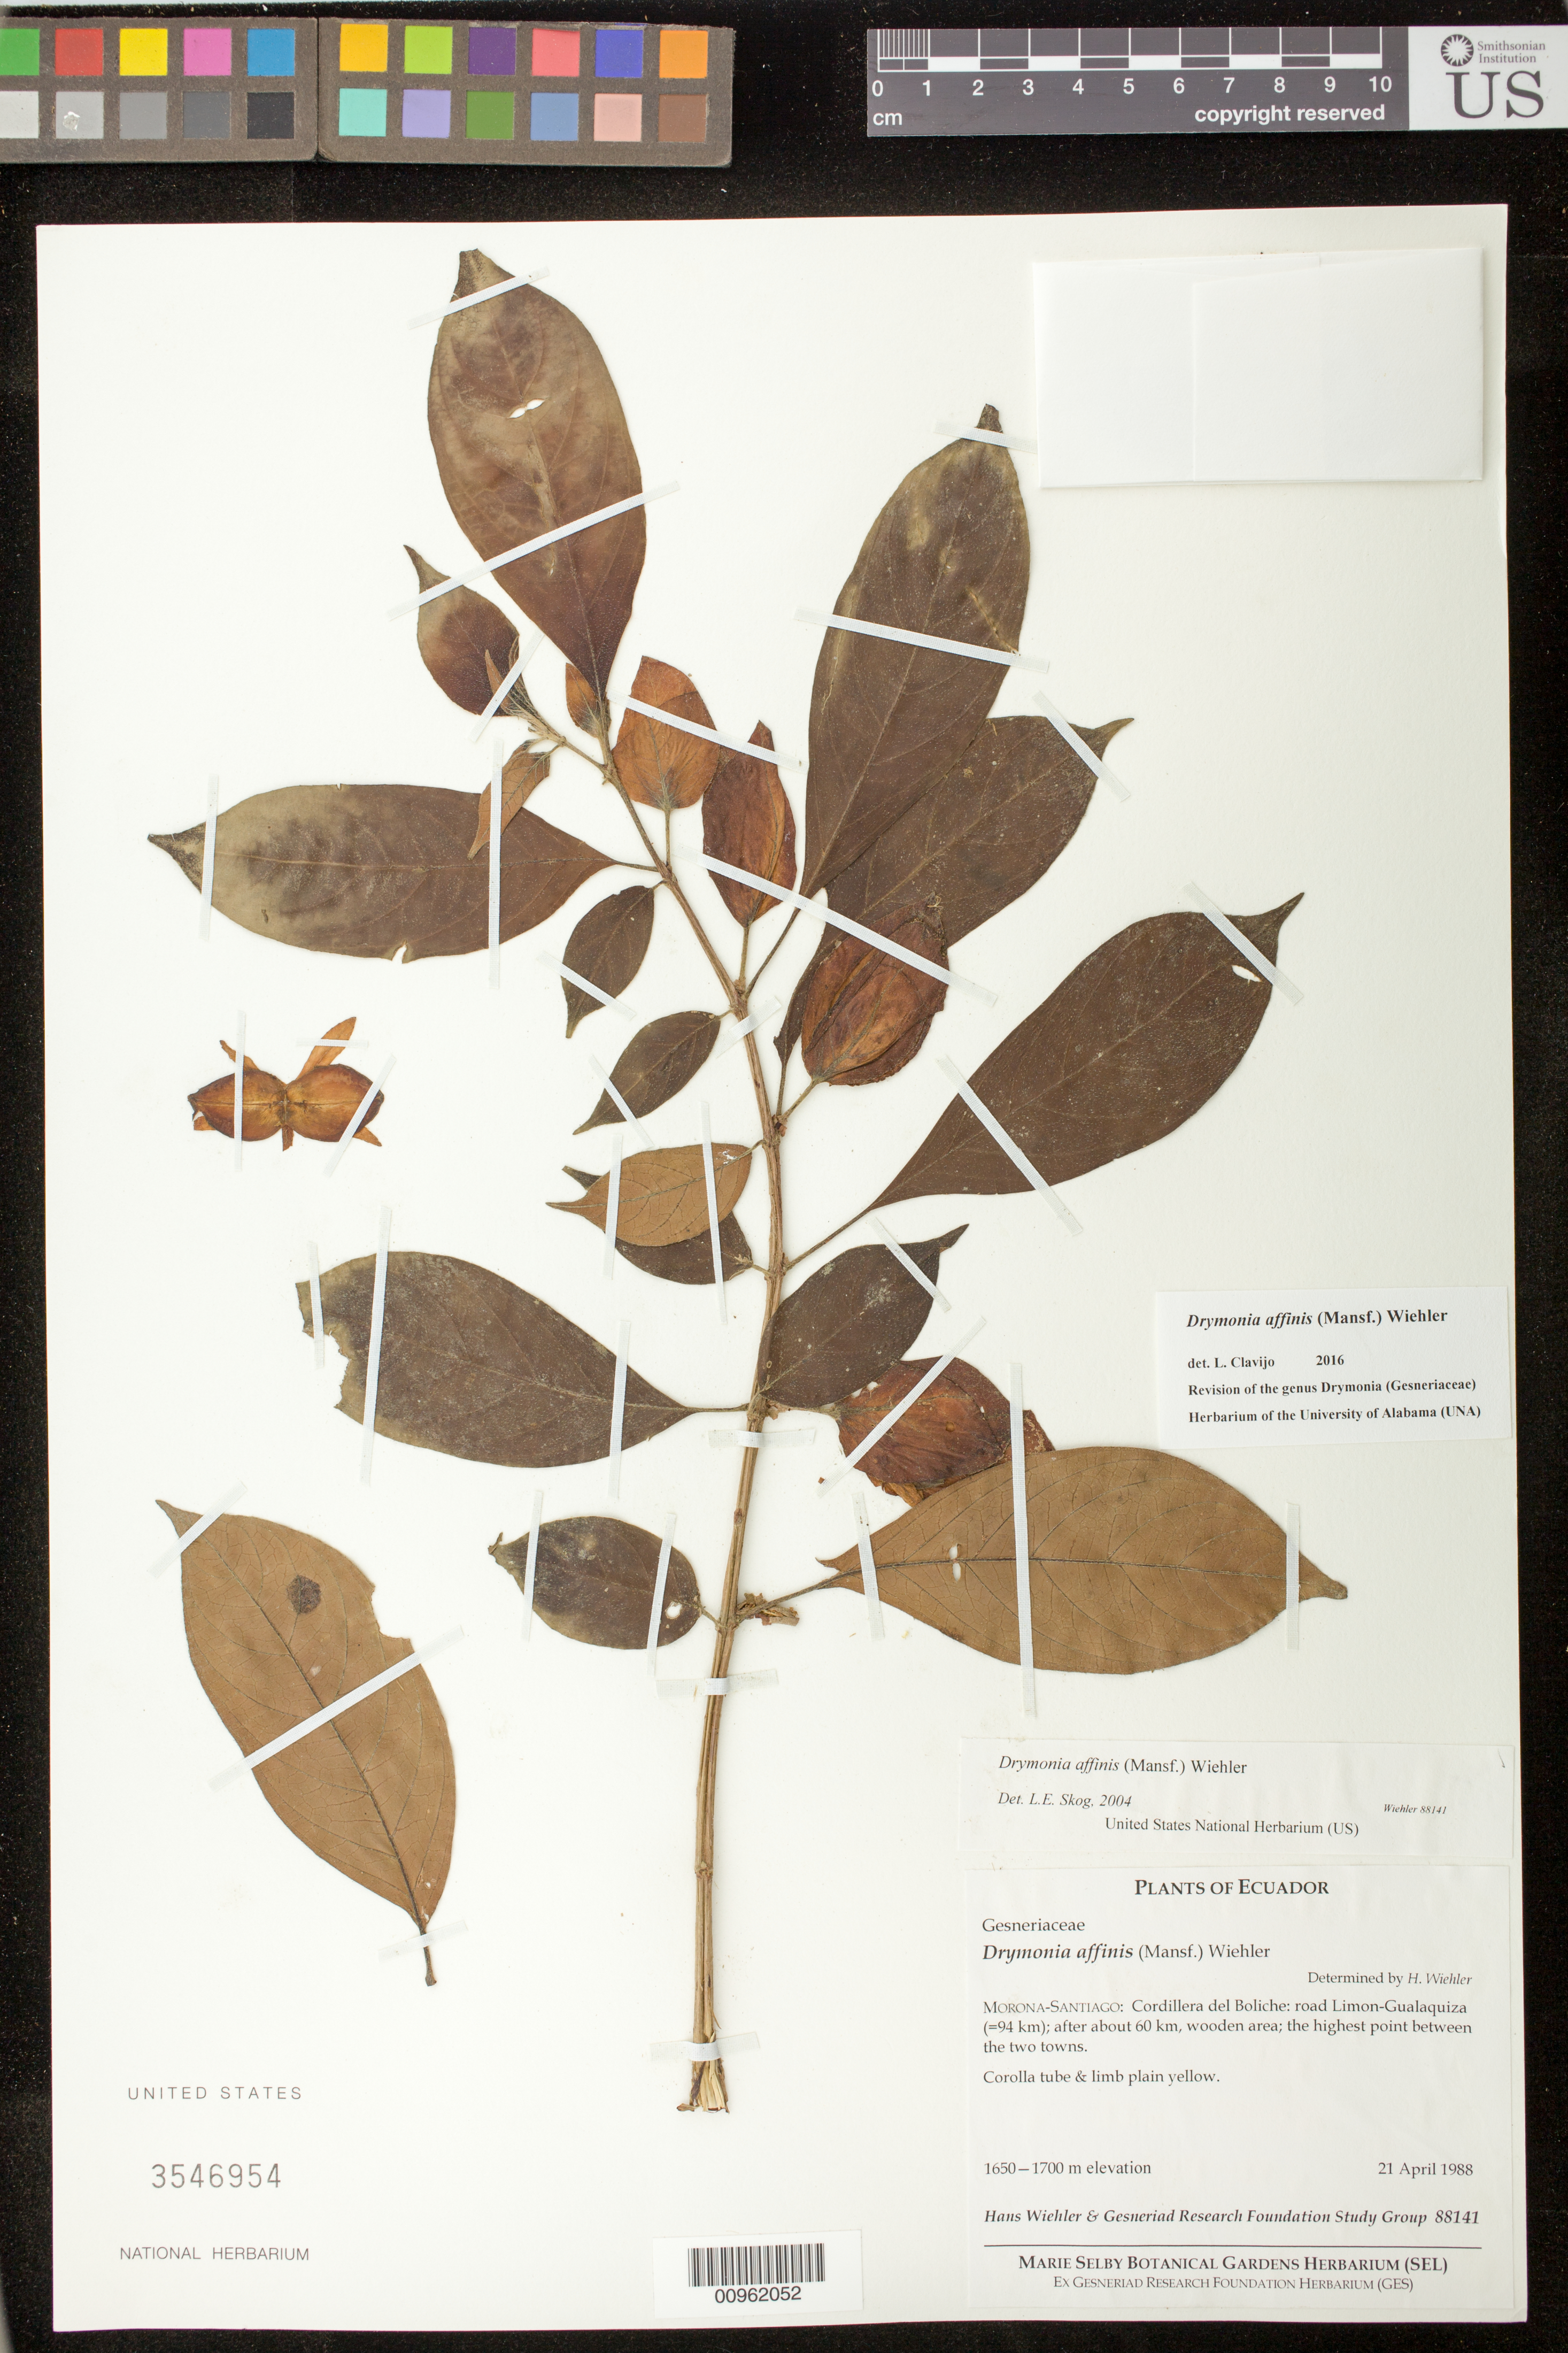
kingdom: Plantae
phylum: Tracheophyta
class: Magnoliopsida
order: Lamiales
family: Gesneriaceae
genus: Drymonia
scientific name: Drymonia affinis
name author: (Mansf.) Wiehler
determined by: Skog, Laurence E.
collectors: H. J. Wiehler & GRF Study Group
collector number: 88141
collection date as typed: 21 Apr 1988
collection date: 1988-04-21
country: Ecuador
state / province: Morona-Santiago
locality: Morona-Santiago: Cordillera del Boliche, road Limon-Gualaquiza (=94 km); after about 60 km, wooden area; the highest point between the two towns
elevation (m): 1650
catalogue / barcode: US 3546954